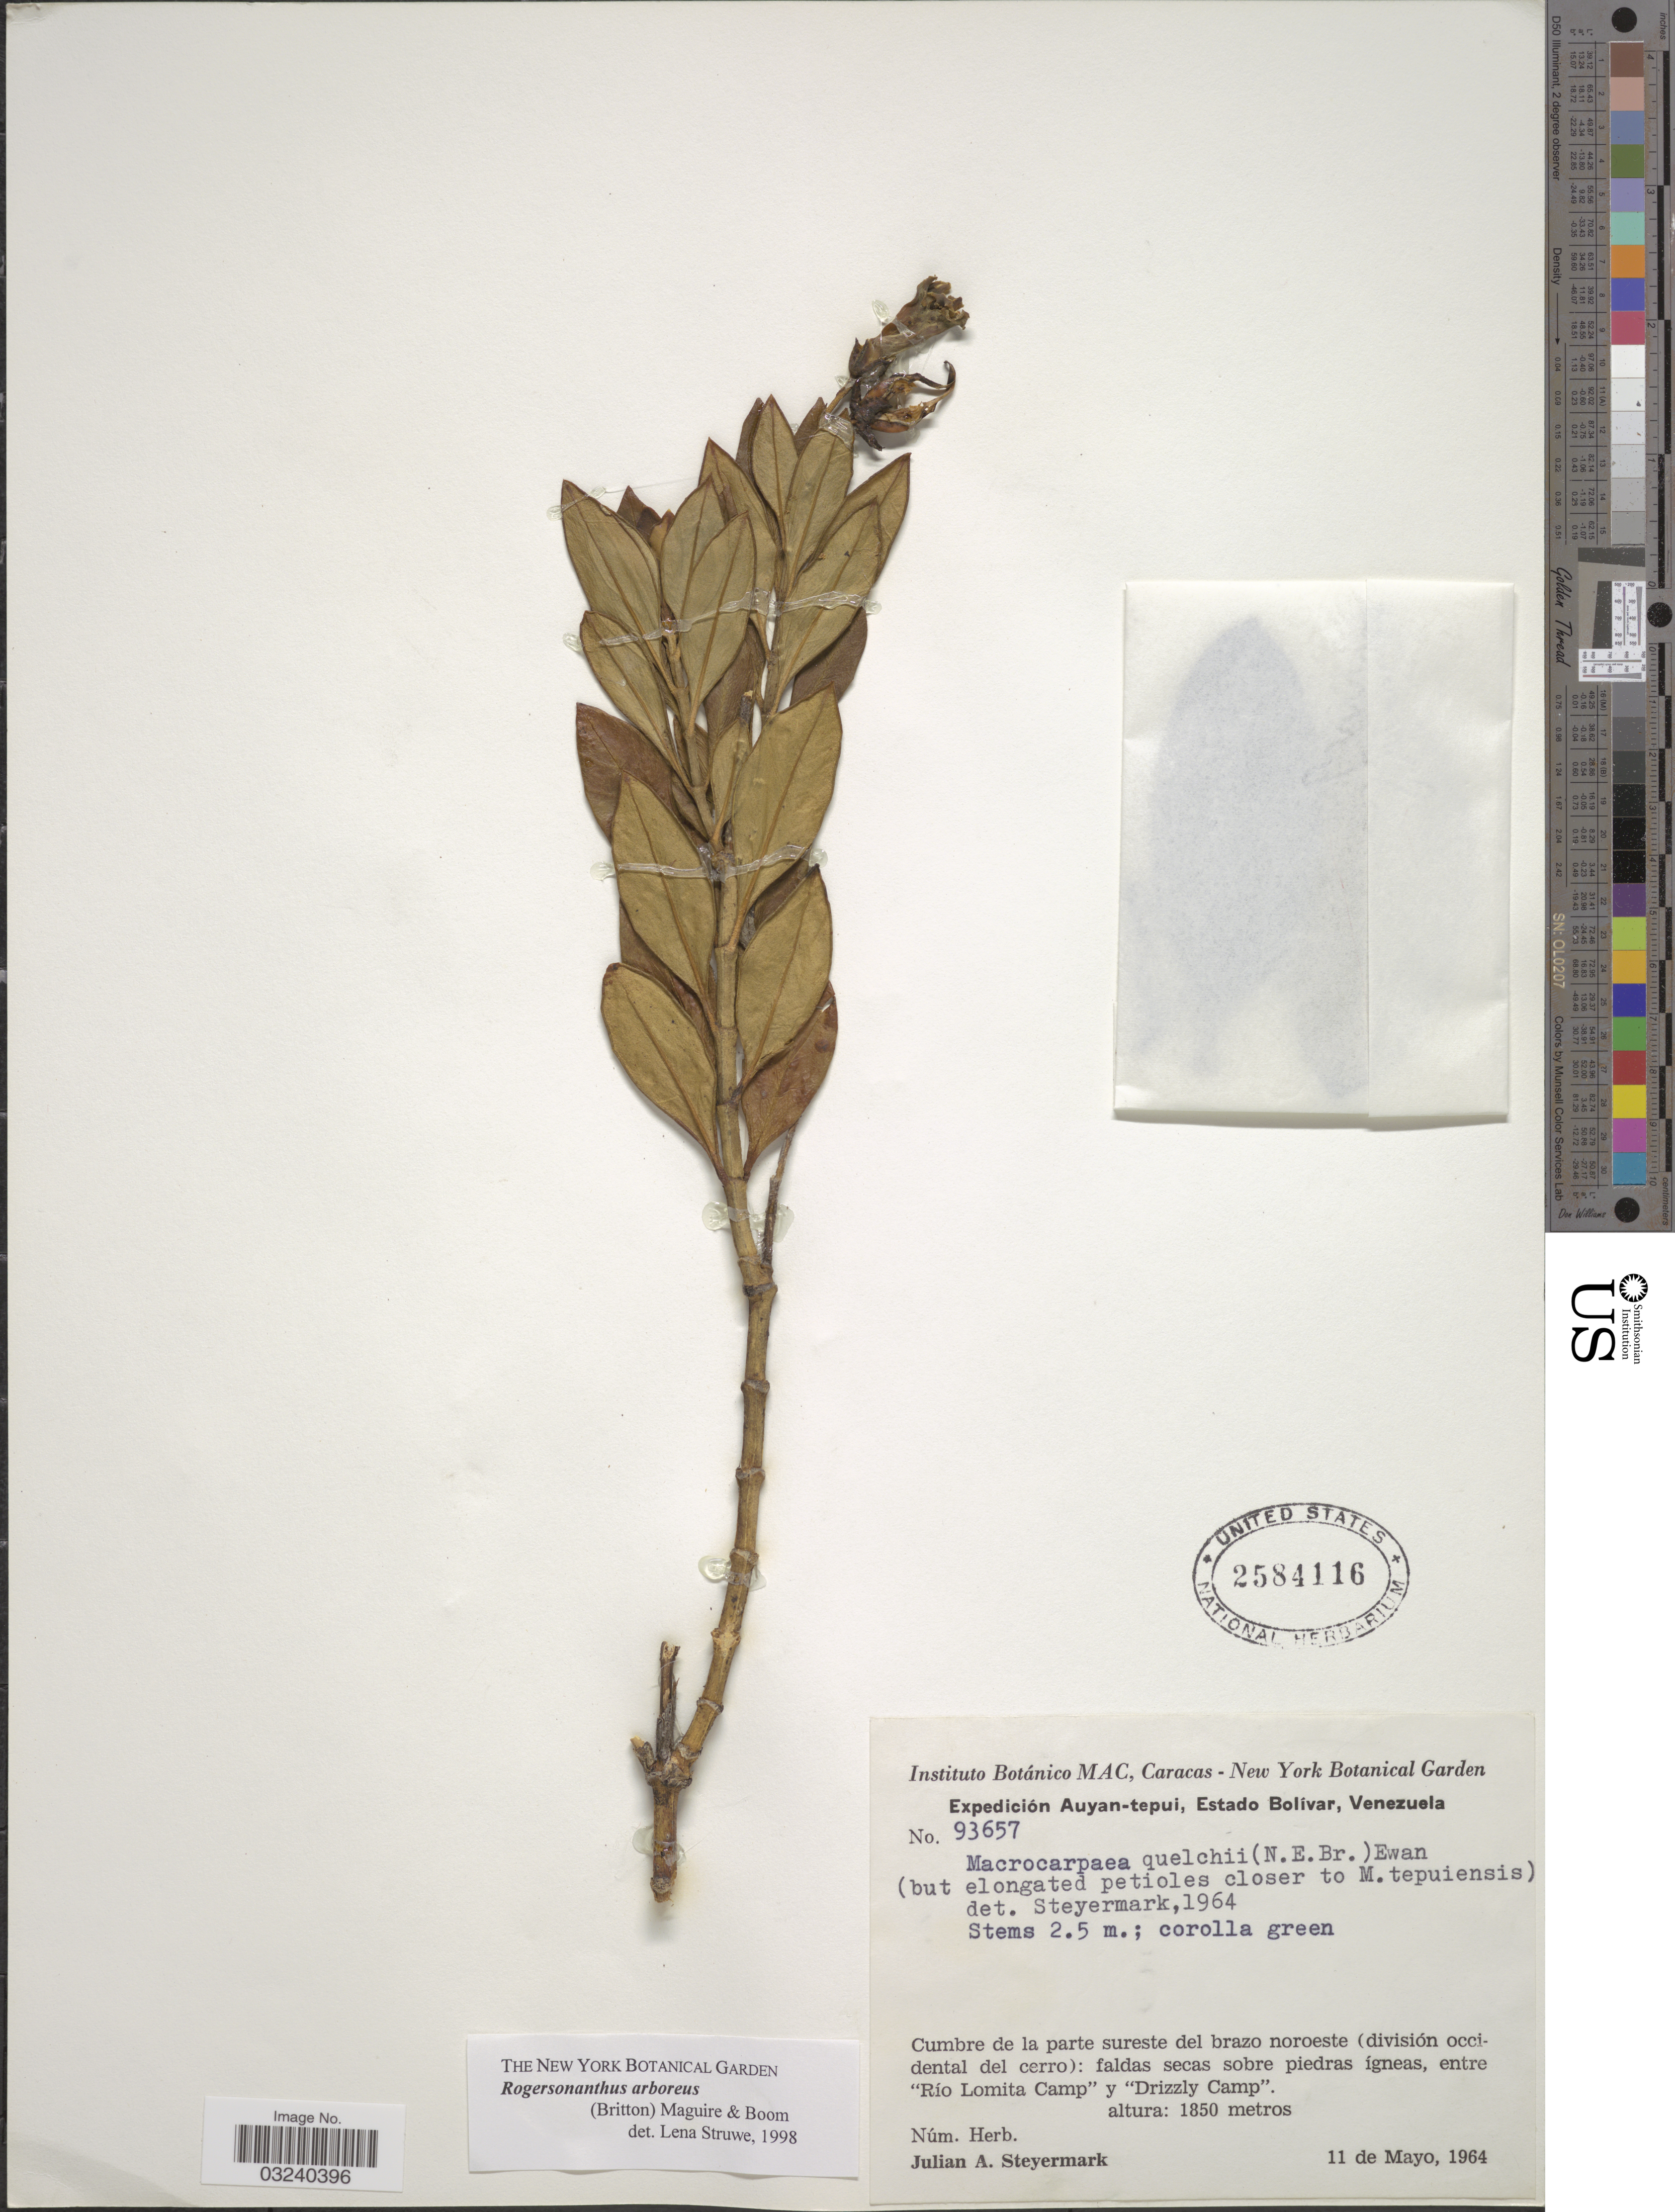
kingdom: Plantae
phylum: Tracheophyta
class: Magnoliopsida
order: Gentianales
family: Gentianaceae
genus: Rogersonanthus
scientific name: Rogersonanthus arboreus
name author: (Britton) Maguire & B.M. Boom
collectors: J. Steyermark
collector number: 93657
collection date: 1964-05-11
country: Venezuela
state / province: Bolivar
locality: Auyan-tepui. Cumbre de la parte sureste del brazo noroeste (división occidental del cerro): faldas secas sobre piedras ígneas, entre "Rio Lomita Camp" y "Drizzly Camp".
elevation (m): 1850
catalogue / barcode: US 2584116